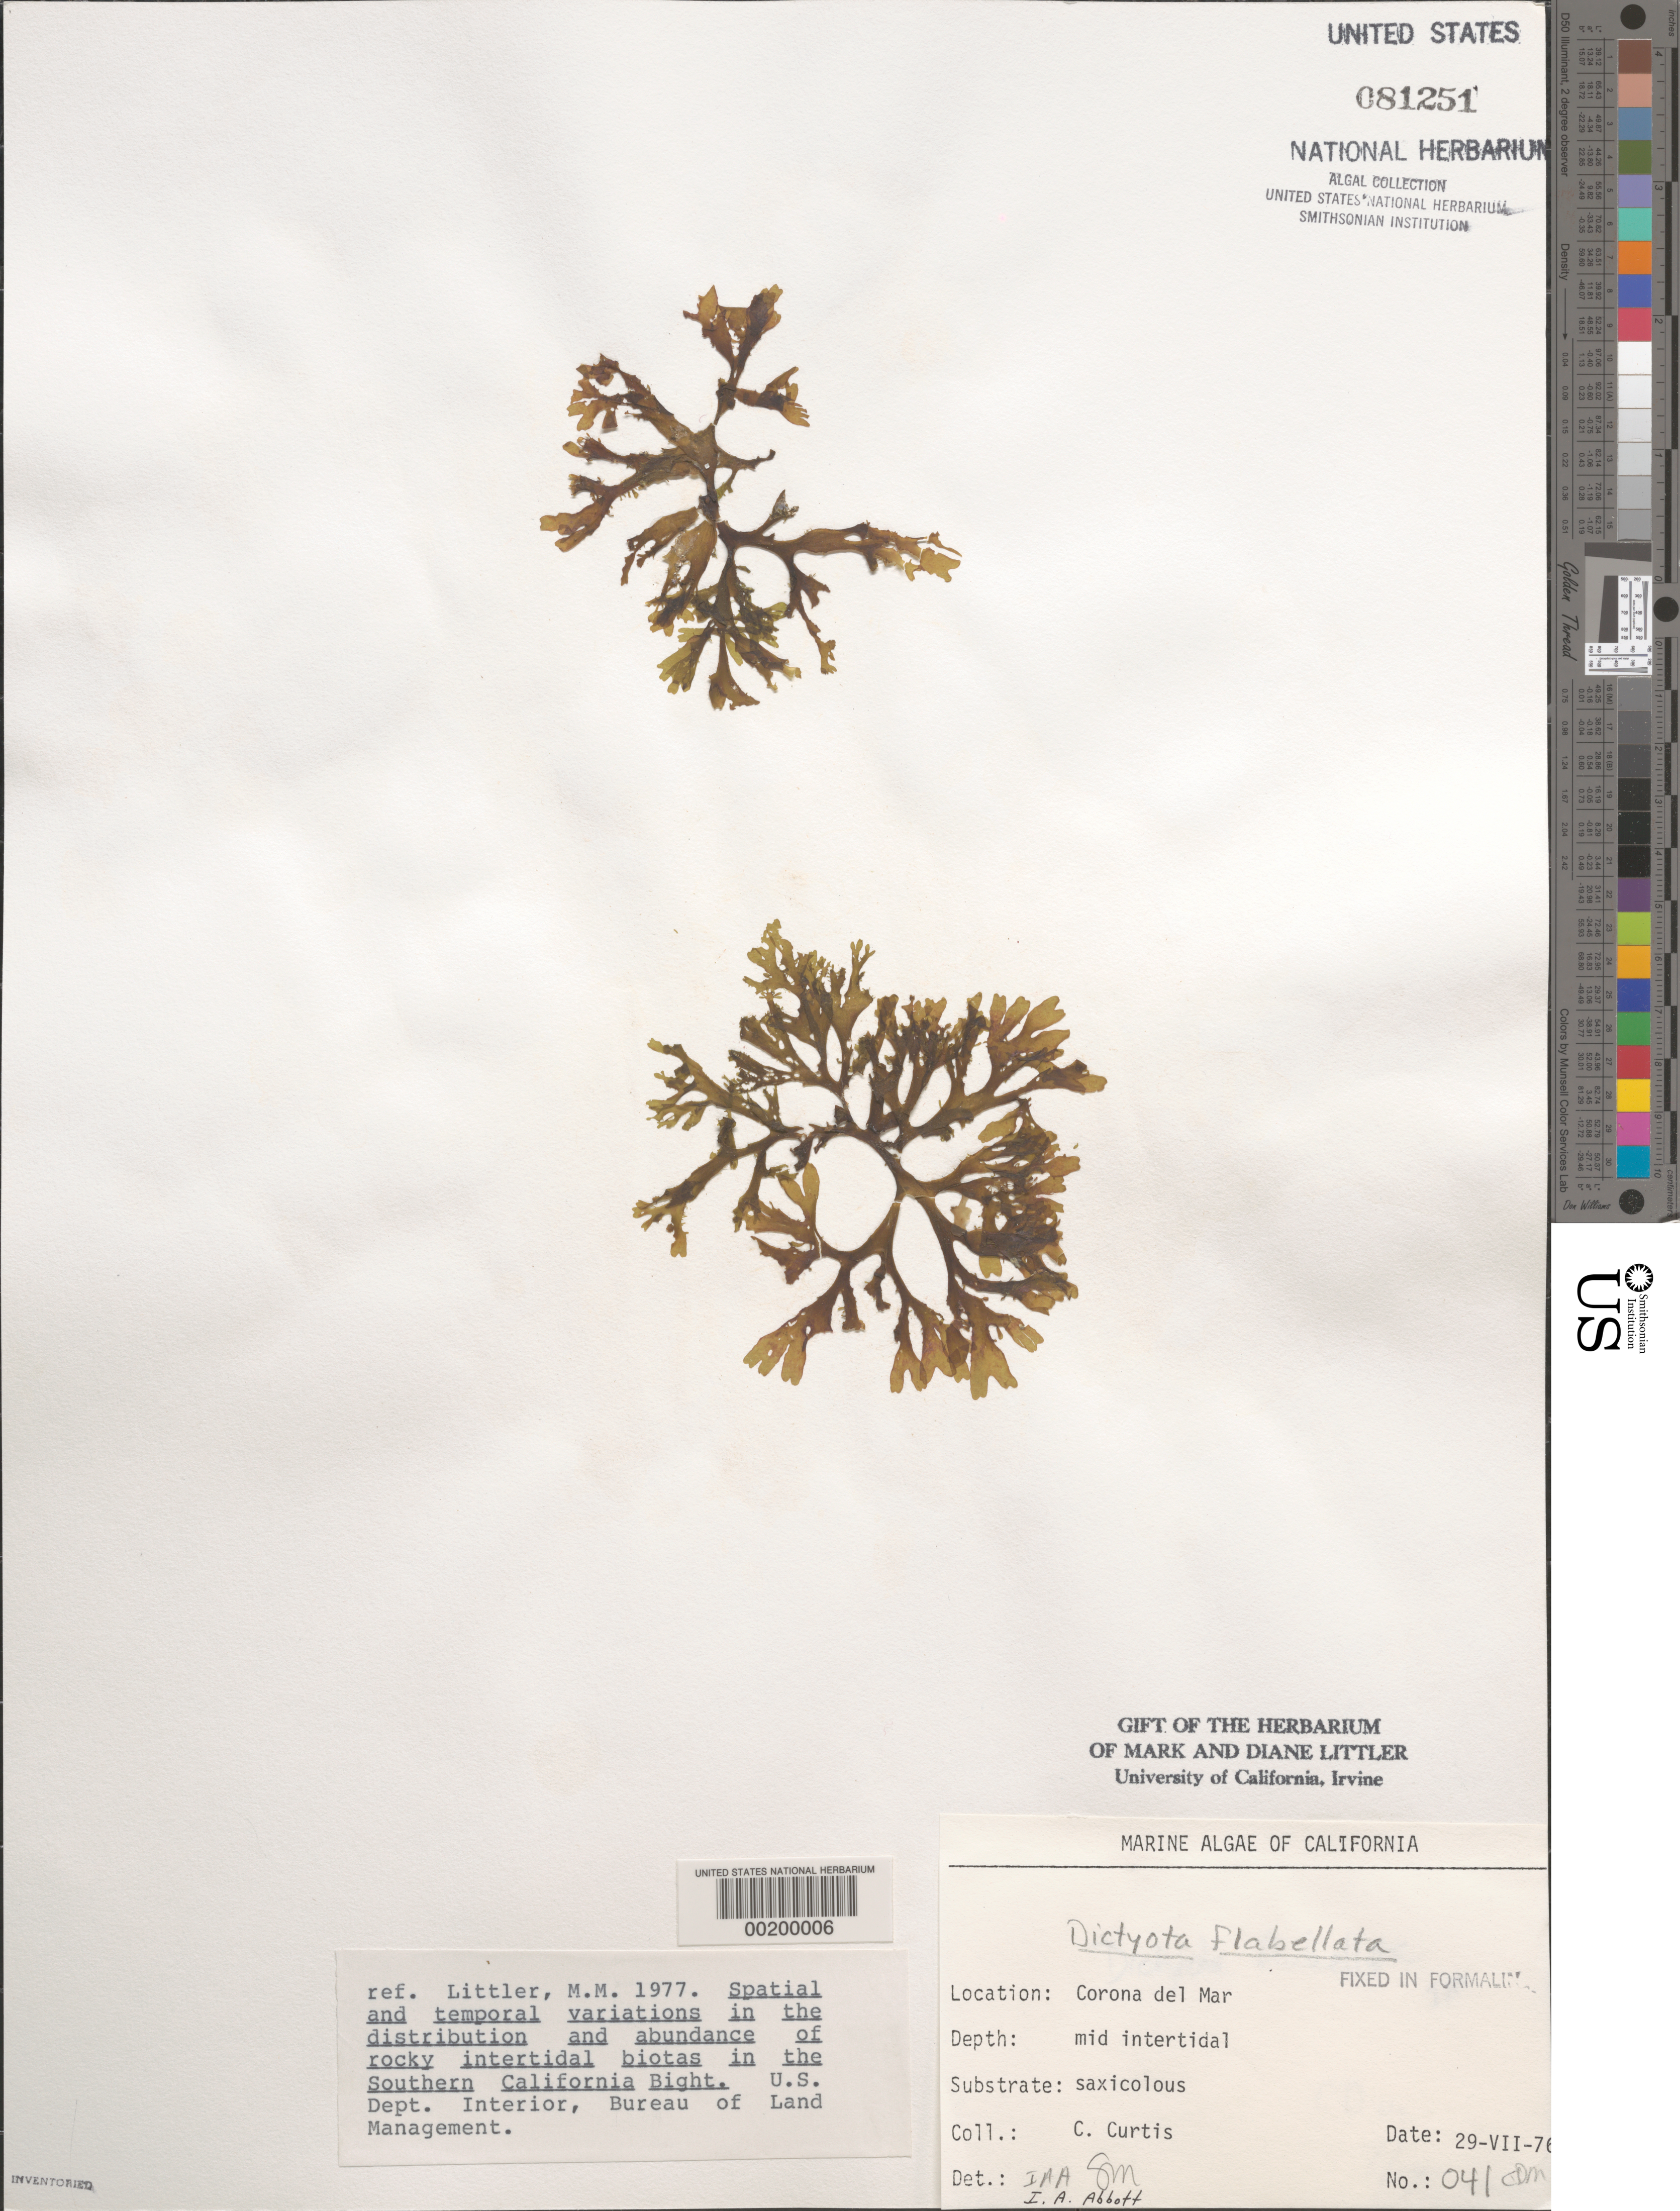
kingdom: Chromista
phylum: Ochrophyta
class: Phaeophyceae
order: Dictyotales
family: Dictyotaceae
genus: Dictyota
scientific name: Dictyota flabellata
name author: (Collins) Setch. & N.L. Gardner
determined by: Abbott, I. A.; Murray, S. N.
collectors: C. Curtis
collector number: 041-CDM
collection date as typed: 29 Jul 1976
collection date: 1976-07-29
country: United States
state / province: California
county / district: Orange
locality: Corona del Mar, mouth of Morning Canyon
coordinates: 33 35'14"N, 117 51'54"W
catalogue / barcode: US 81251